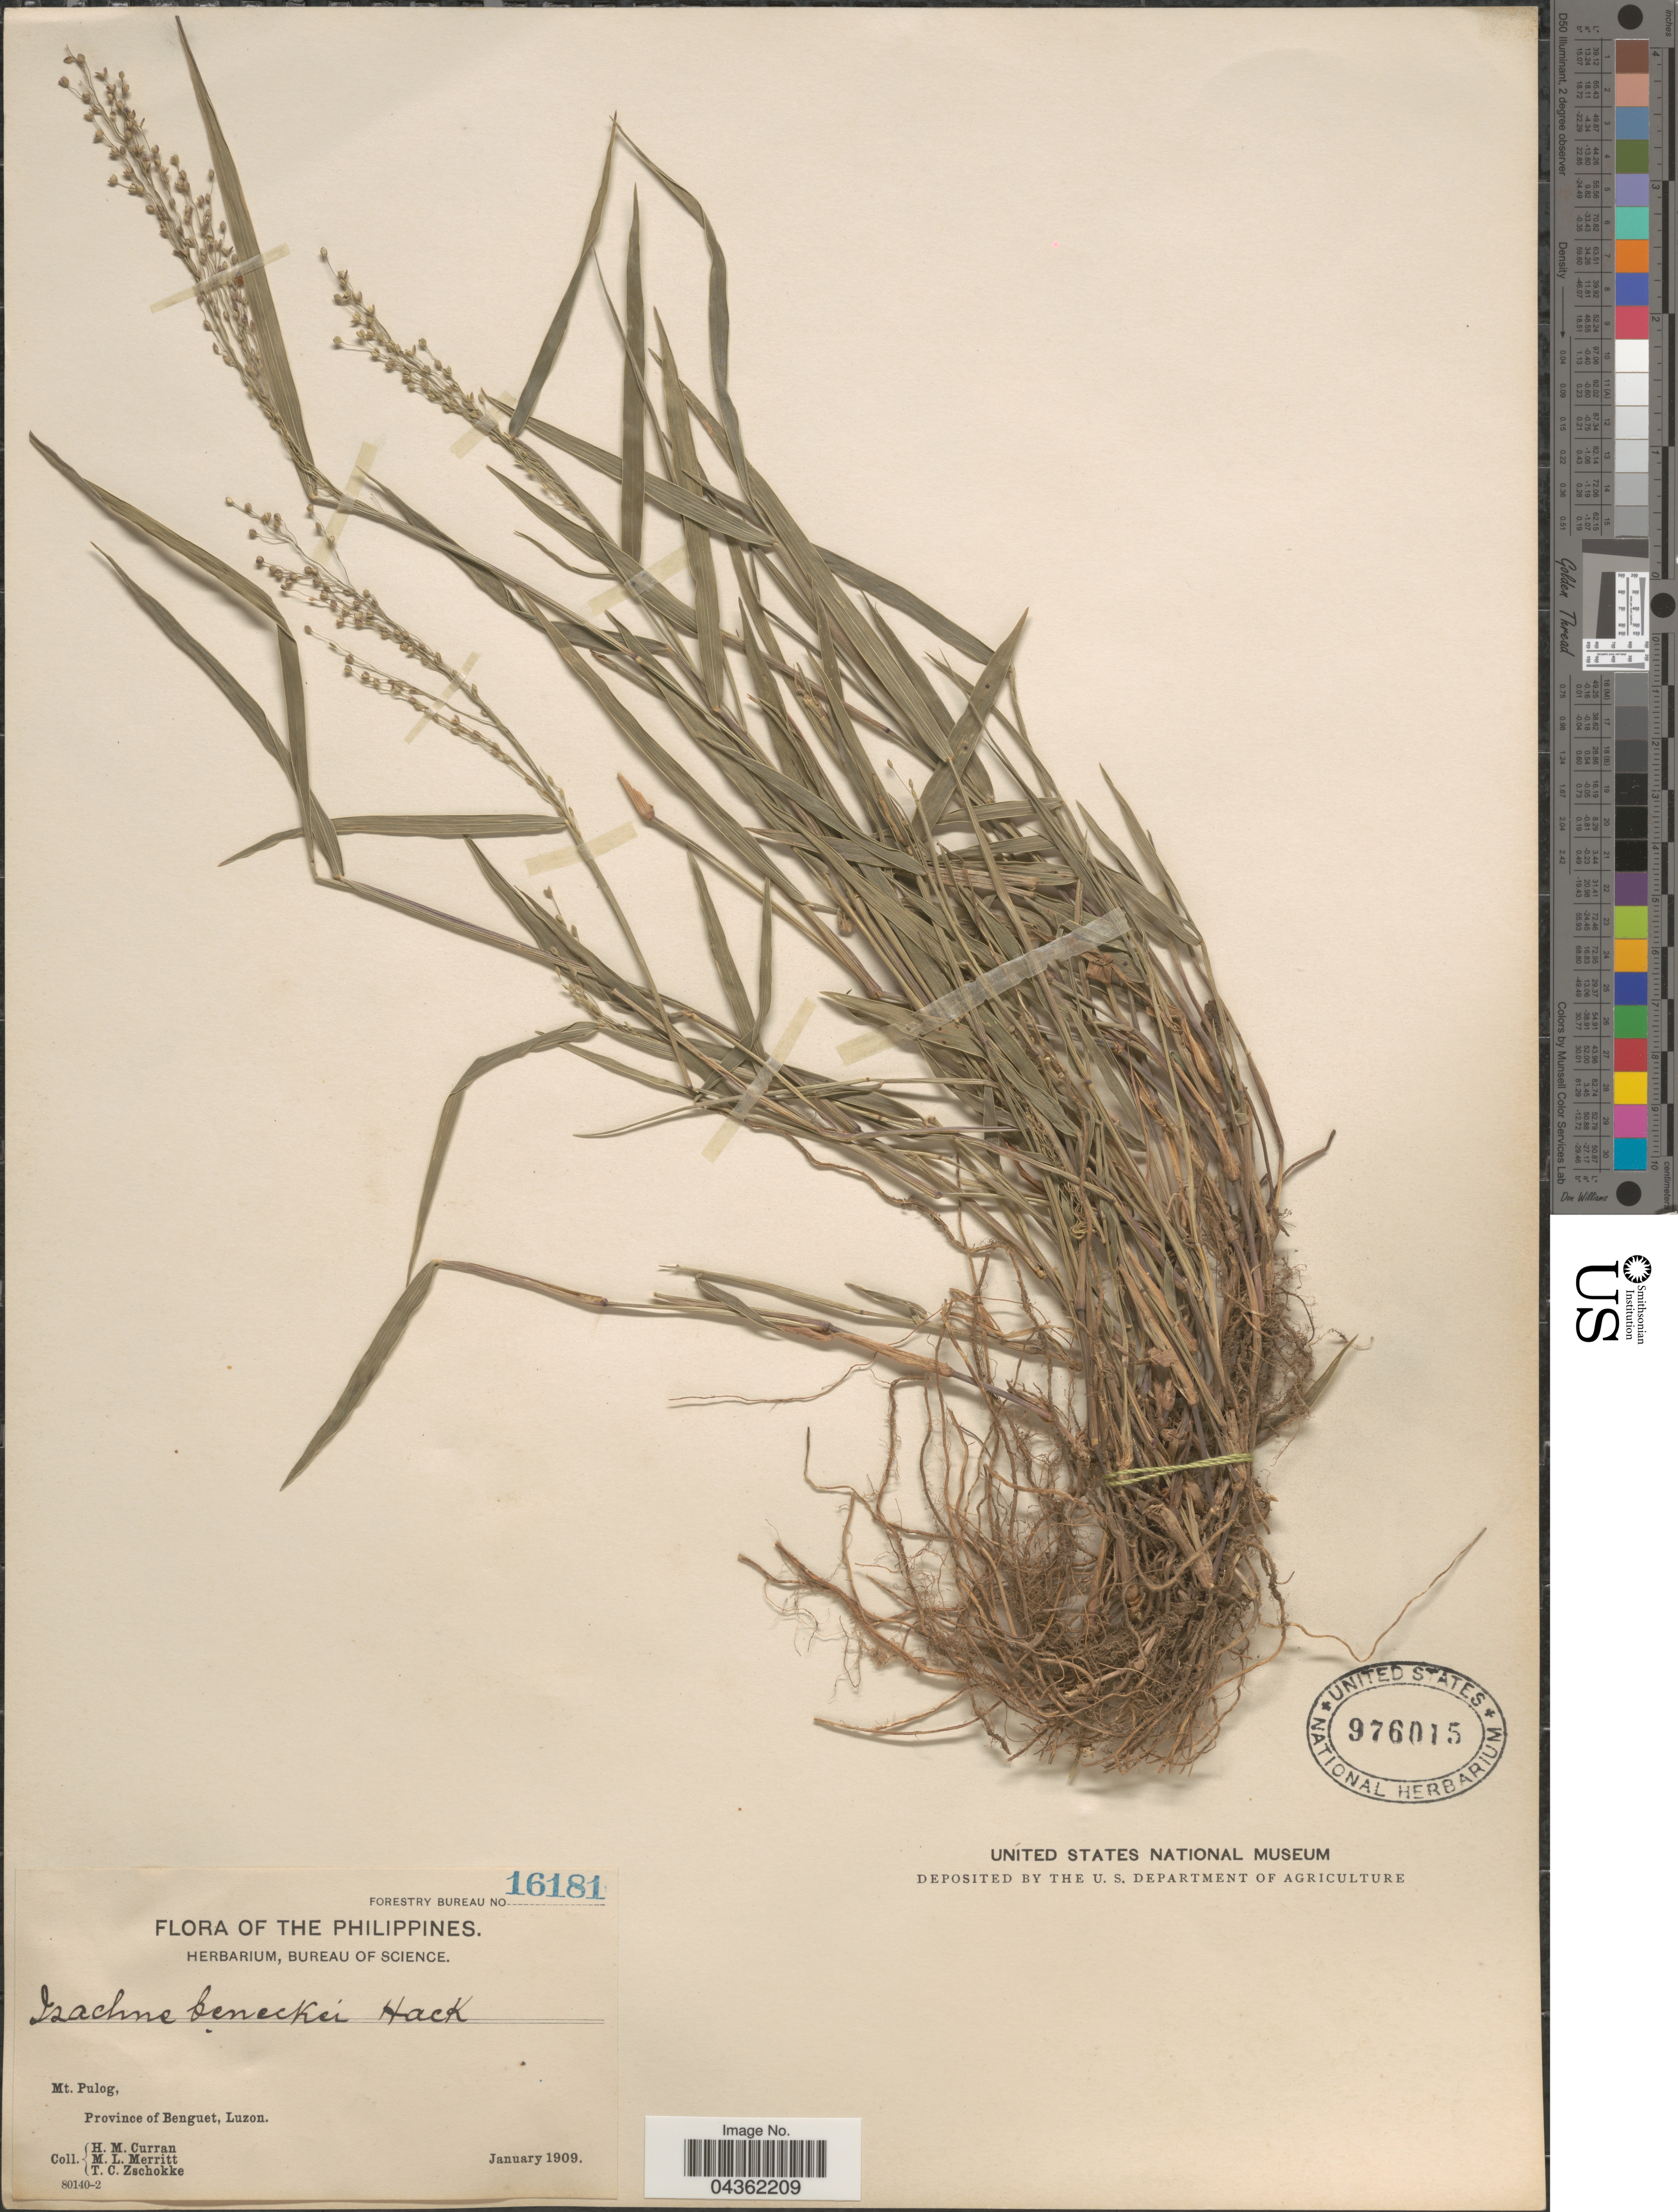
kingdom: Plantae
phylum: Tracheophyta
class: Liliopsida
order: Poales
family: Poaceae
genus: Isachne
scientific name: Isachne clarkei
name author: Hook. f.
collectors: H. M. Curran, M. L. Merritt & T. C. Zschokke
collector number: Forestry Bureau 16181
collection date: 1909-01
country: Philippines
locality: Mt. Pulog, Province of Benguet, Luzon.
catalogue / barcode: US 976015